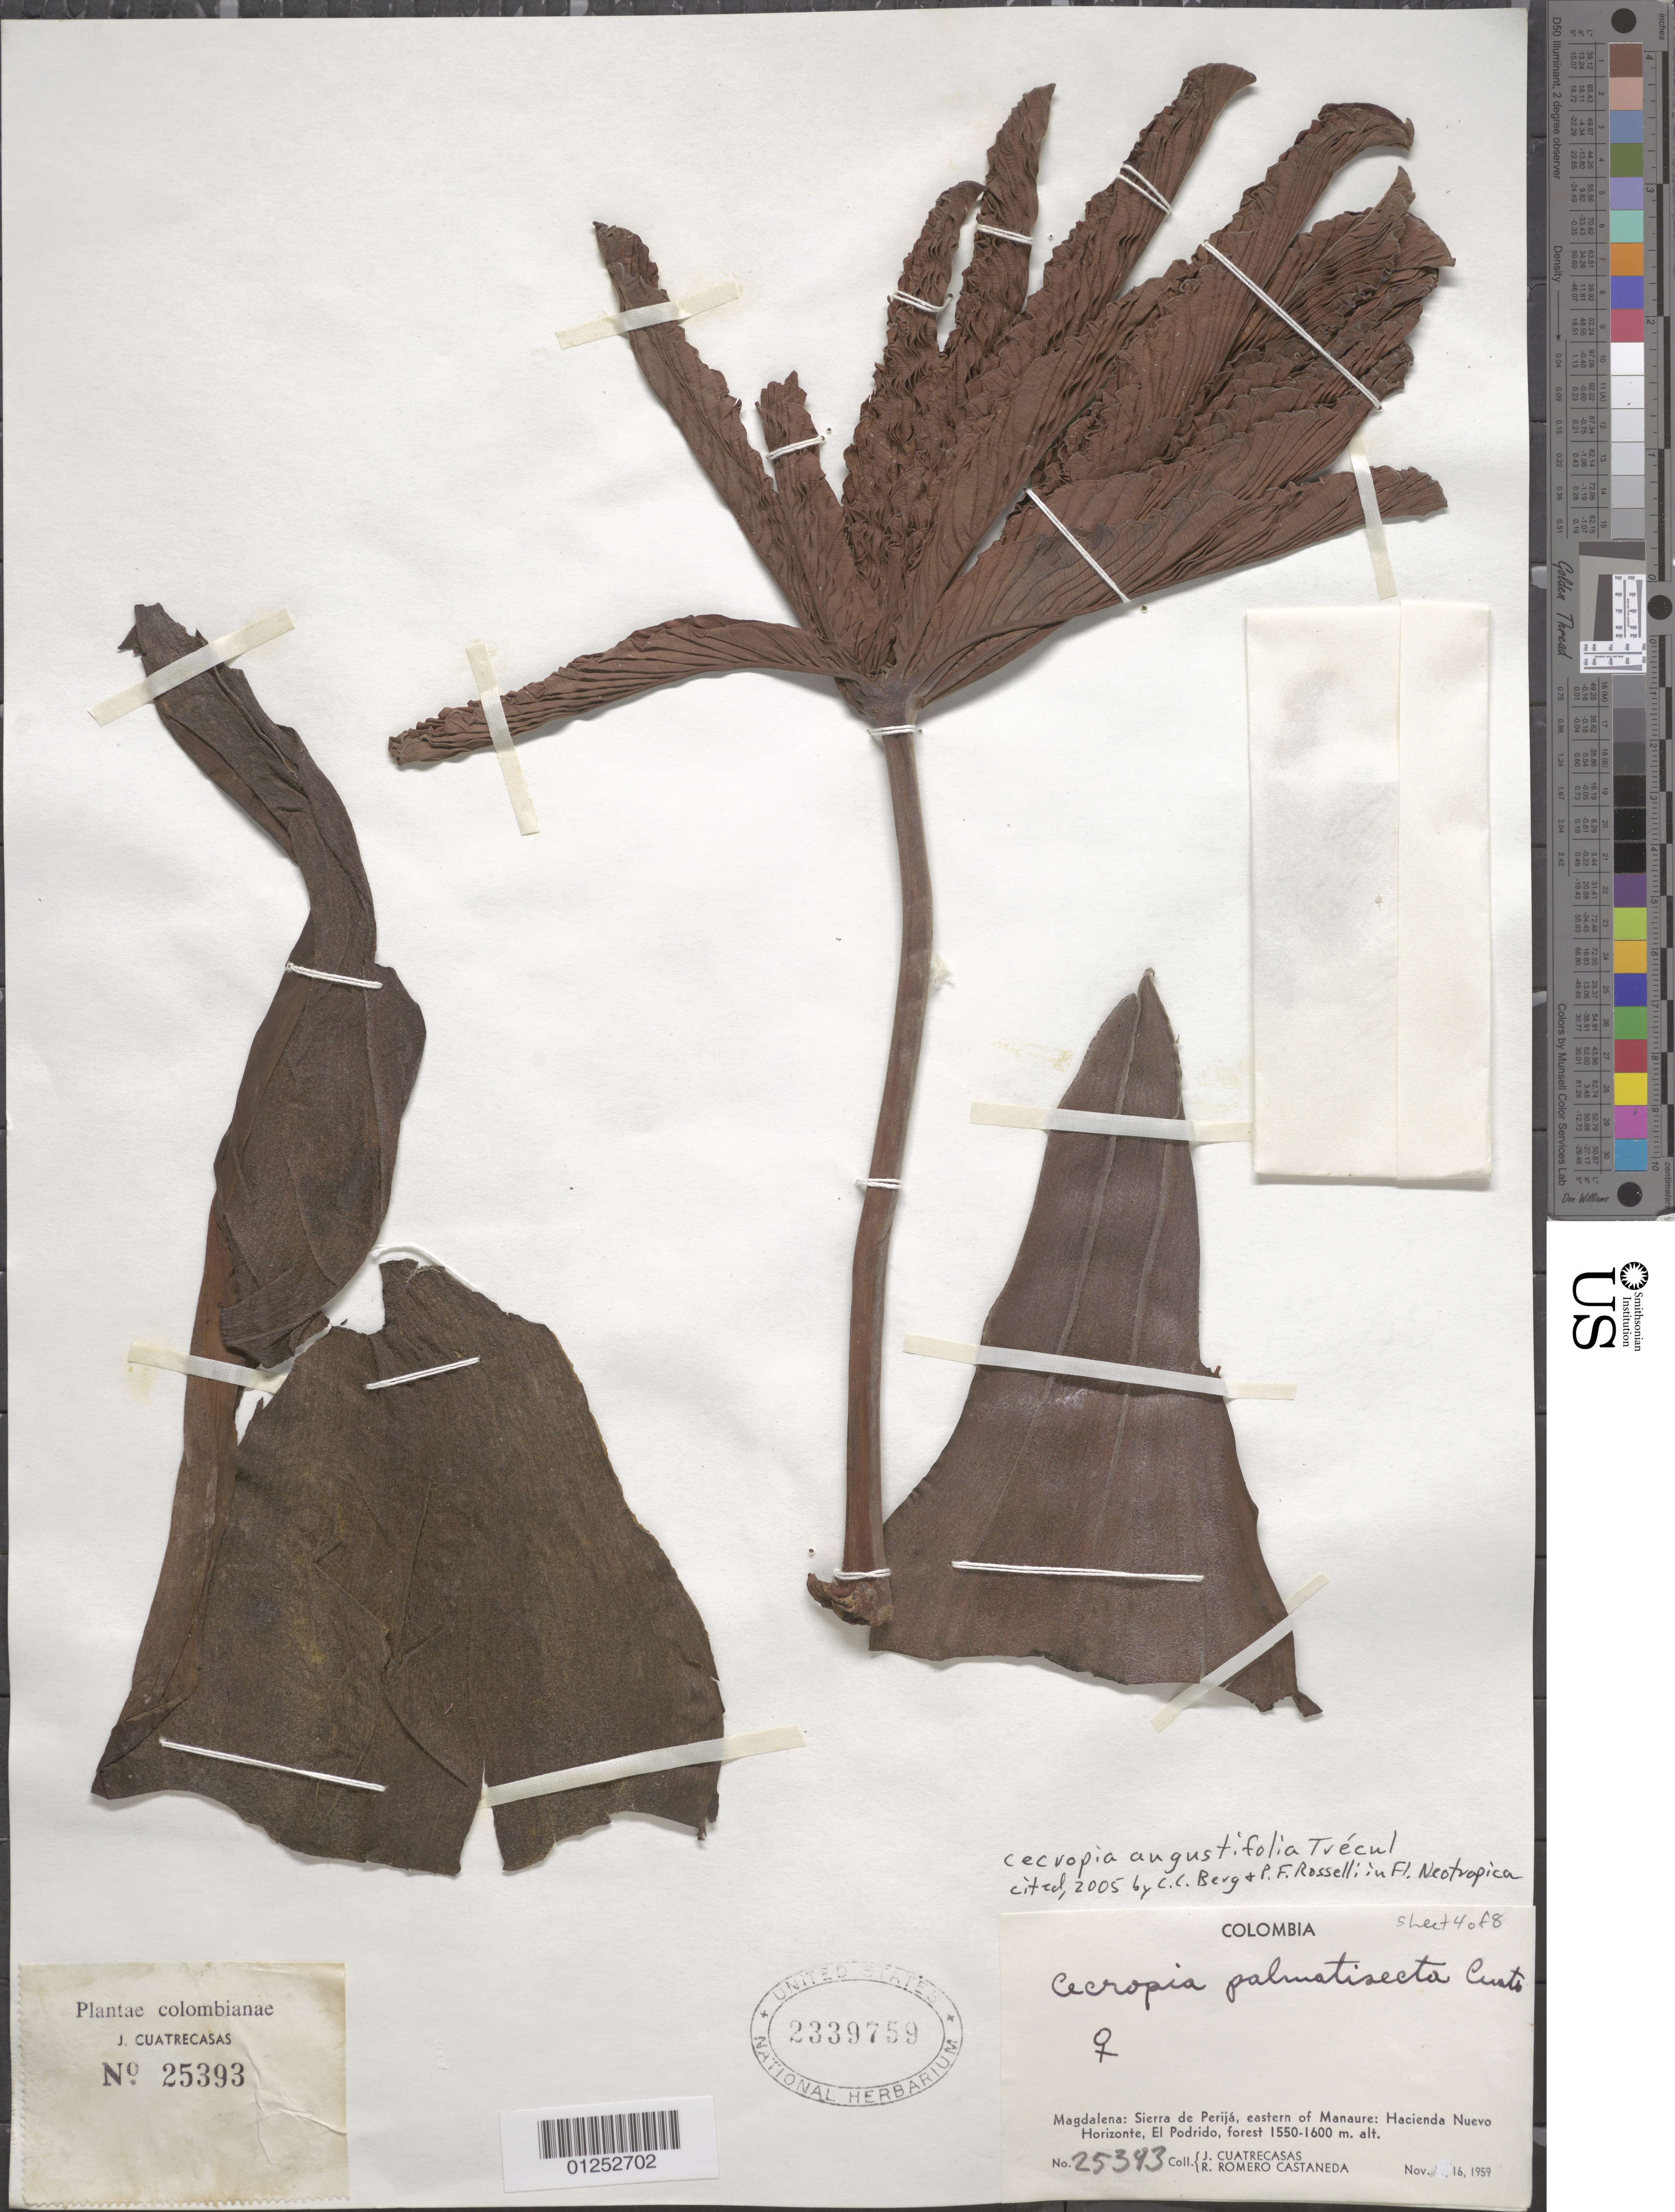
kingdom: Plantae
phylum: Tracheophyta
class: Magnoliopsida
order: Rosales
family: Urticaceae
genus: Cecropia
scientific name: Cecropia angustifolia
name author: Trécul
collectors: J. Cuatrecasas & R. Romero Castañeda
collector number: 25393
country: Colombia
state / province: Magdalena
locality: Sierra de Perija, E of Manaure, Hacienda Nuevo Horizonte, El Podrido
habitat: Forest.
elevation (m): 1550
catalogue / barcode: US 2339759